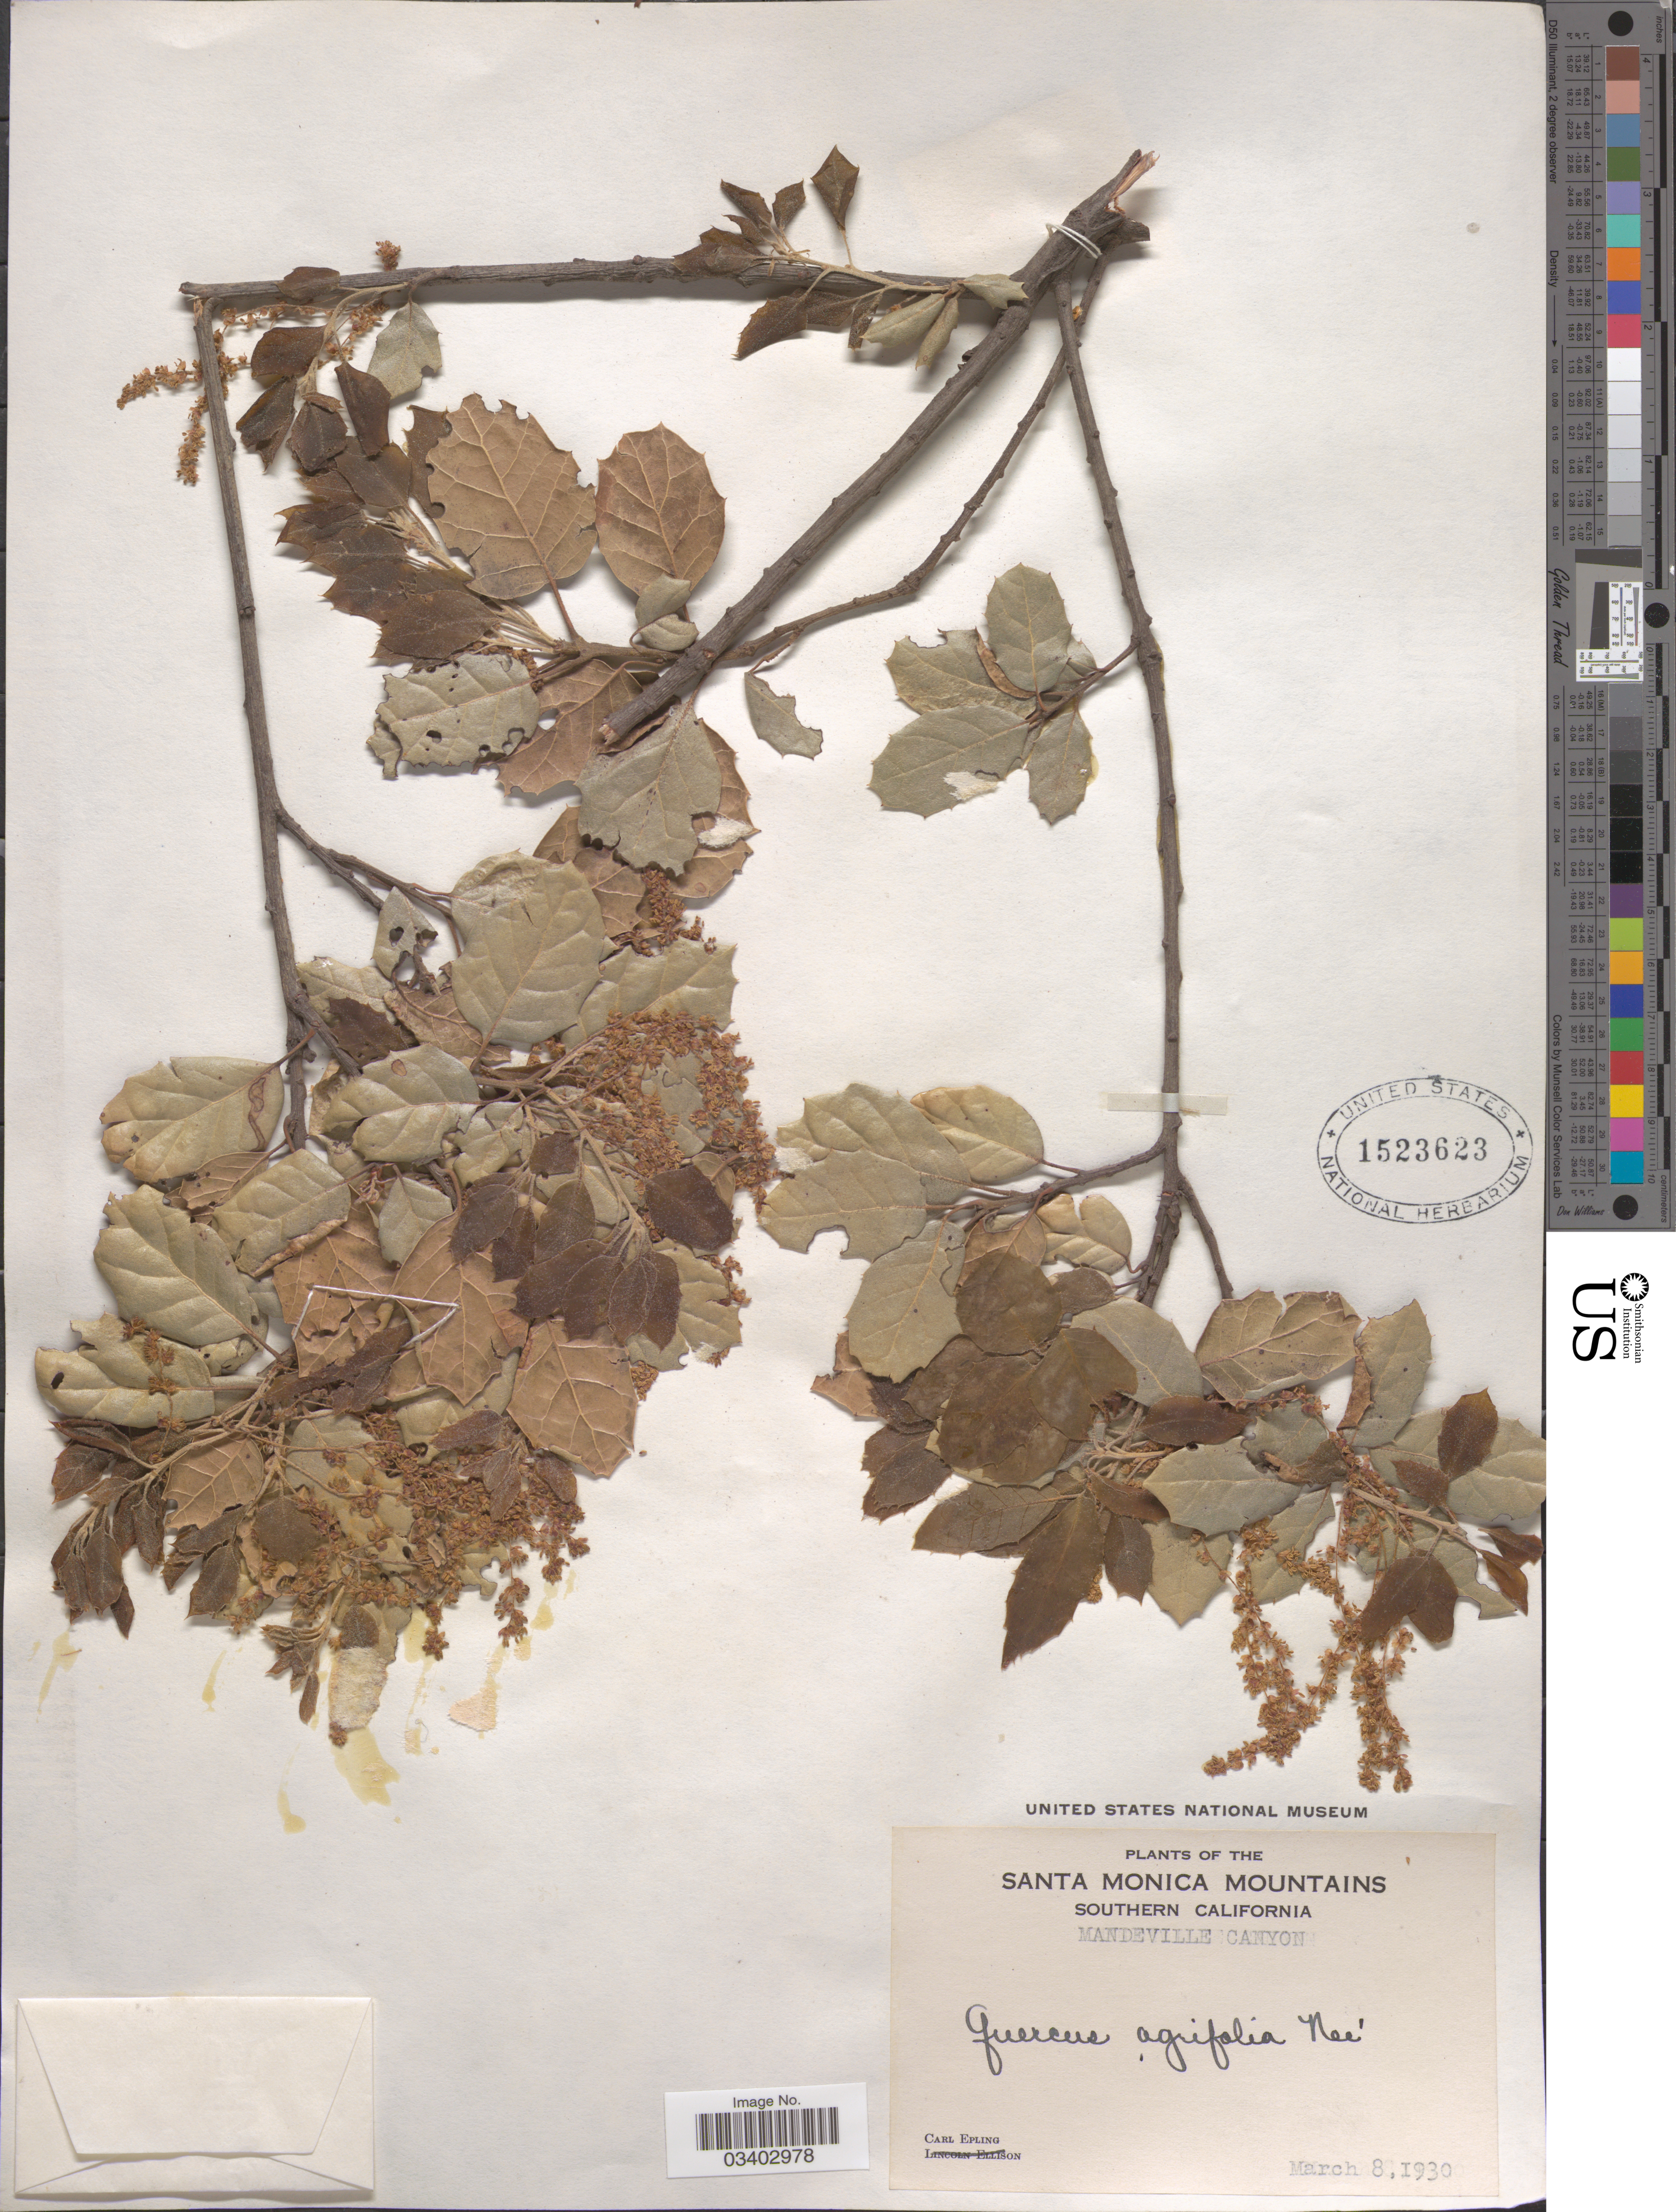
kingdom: Plantae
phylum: Tracheophyta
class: Magnoliopsida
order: Fagales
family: Fagaceae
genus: Quercus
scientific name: Quercus agrifolia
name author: Née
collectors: C. C. Epling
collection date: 1930-03-08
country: United States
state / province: California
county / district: Los Angeles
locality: Santa Monica Mountains, Southern California. Mandeville Canyon.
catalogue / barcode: US 1523623